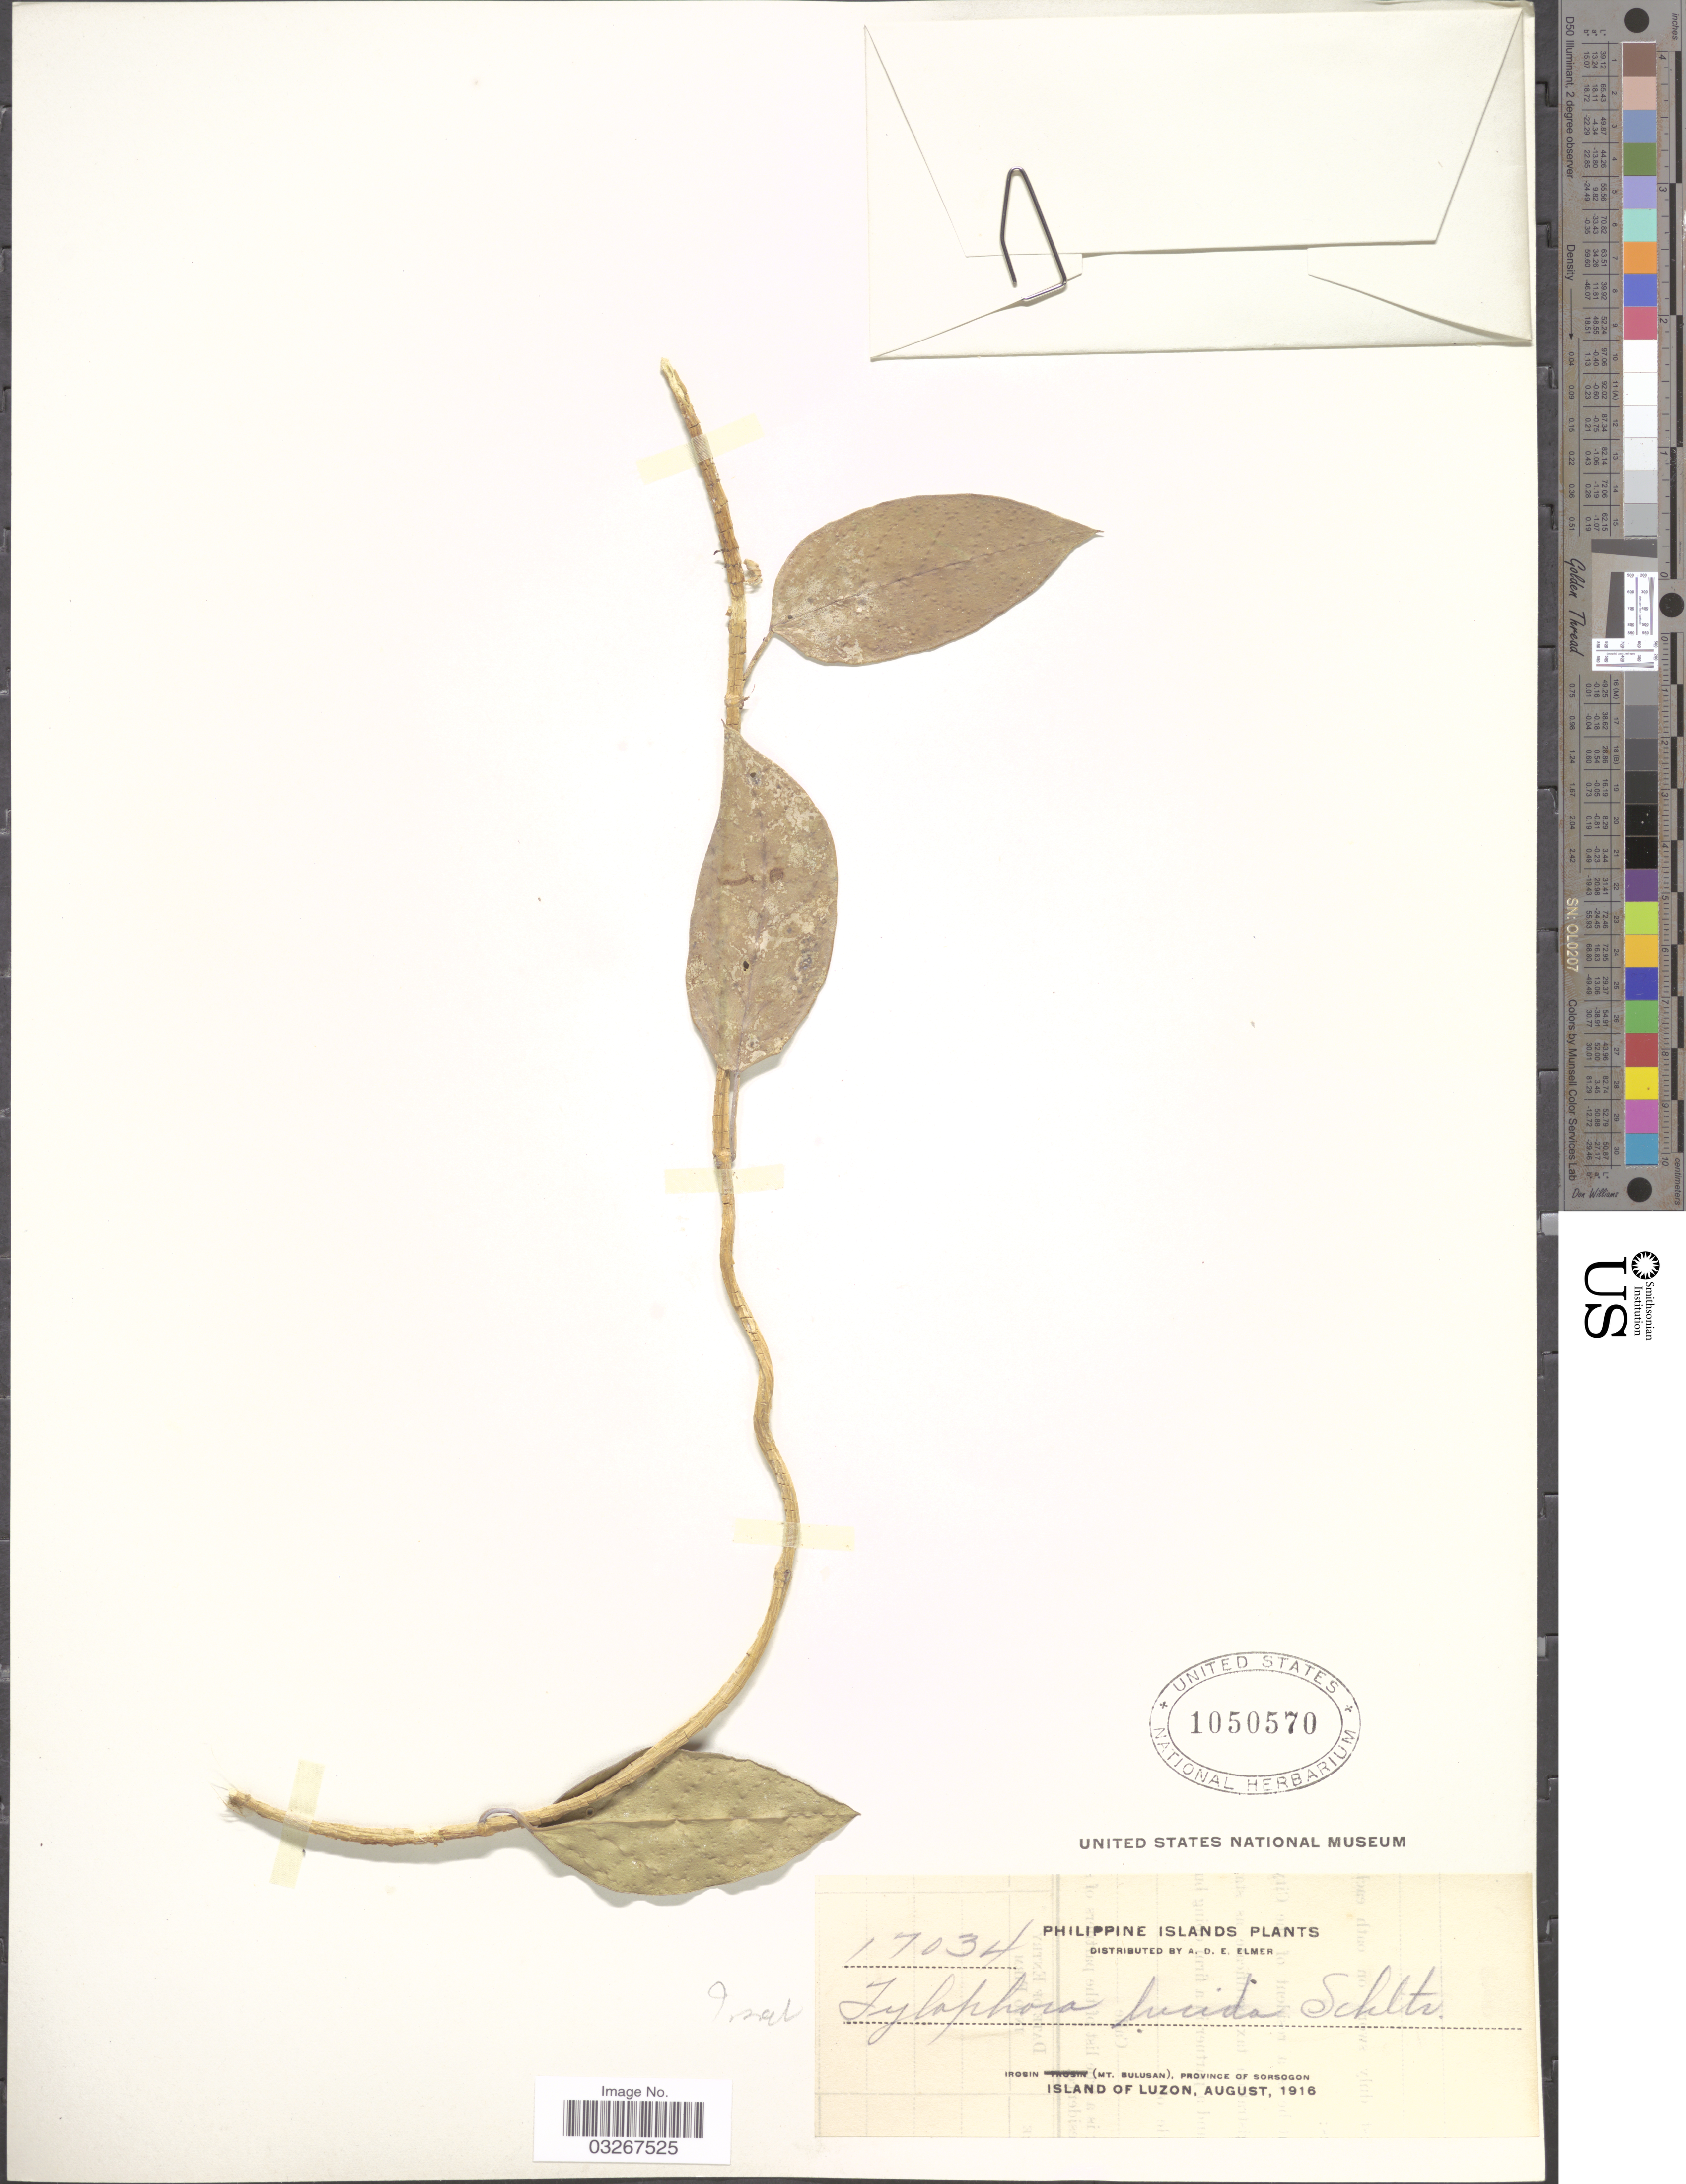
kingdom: Plantae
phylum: Tracheophyta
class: Magnoliopsida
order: Gentianales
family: Apocynaceae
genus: Tylophora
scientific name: Tylophora sp.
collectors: A. D. E. Elmer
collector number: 17034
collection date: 1916-08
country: Philippines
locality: Irosin (Mt. Bulusan), Province of Sorsogon, Island of Luzon.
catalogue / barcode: US 1050570